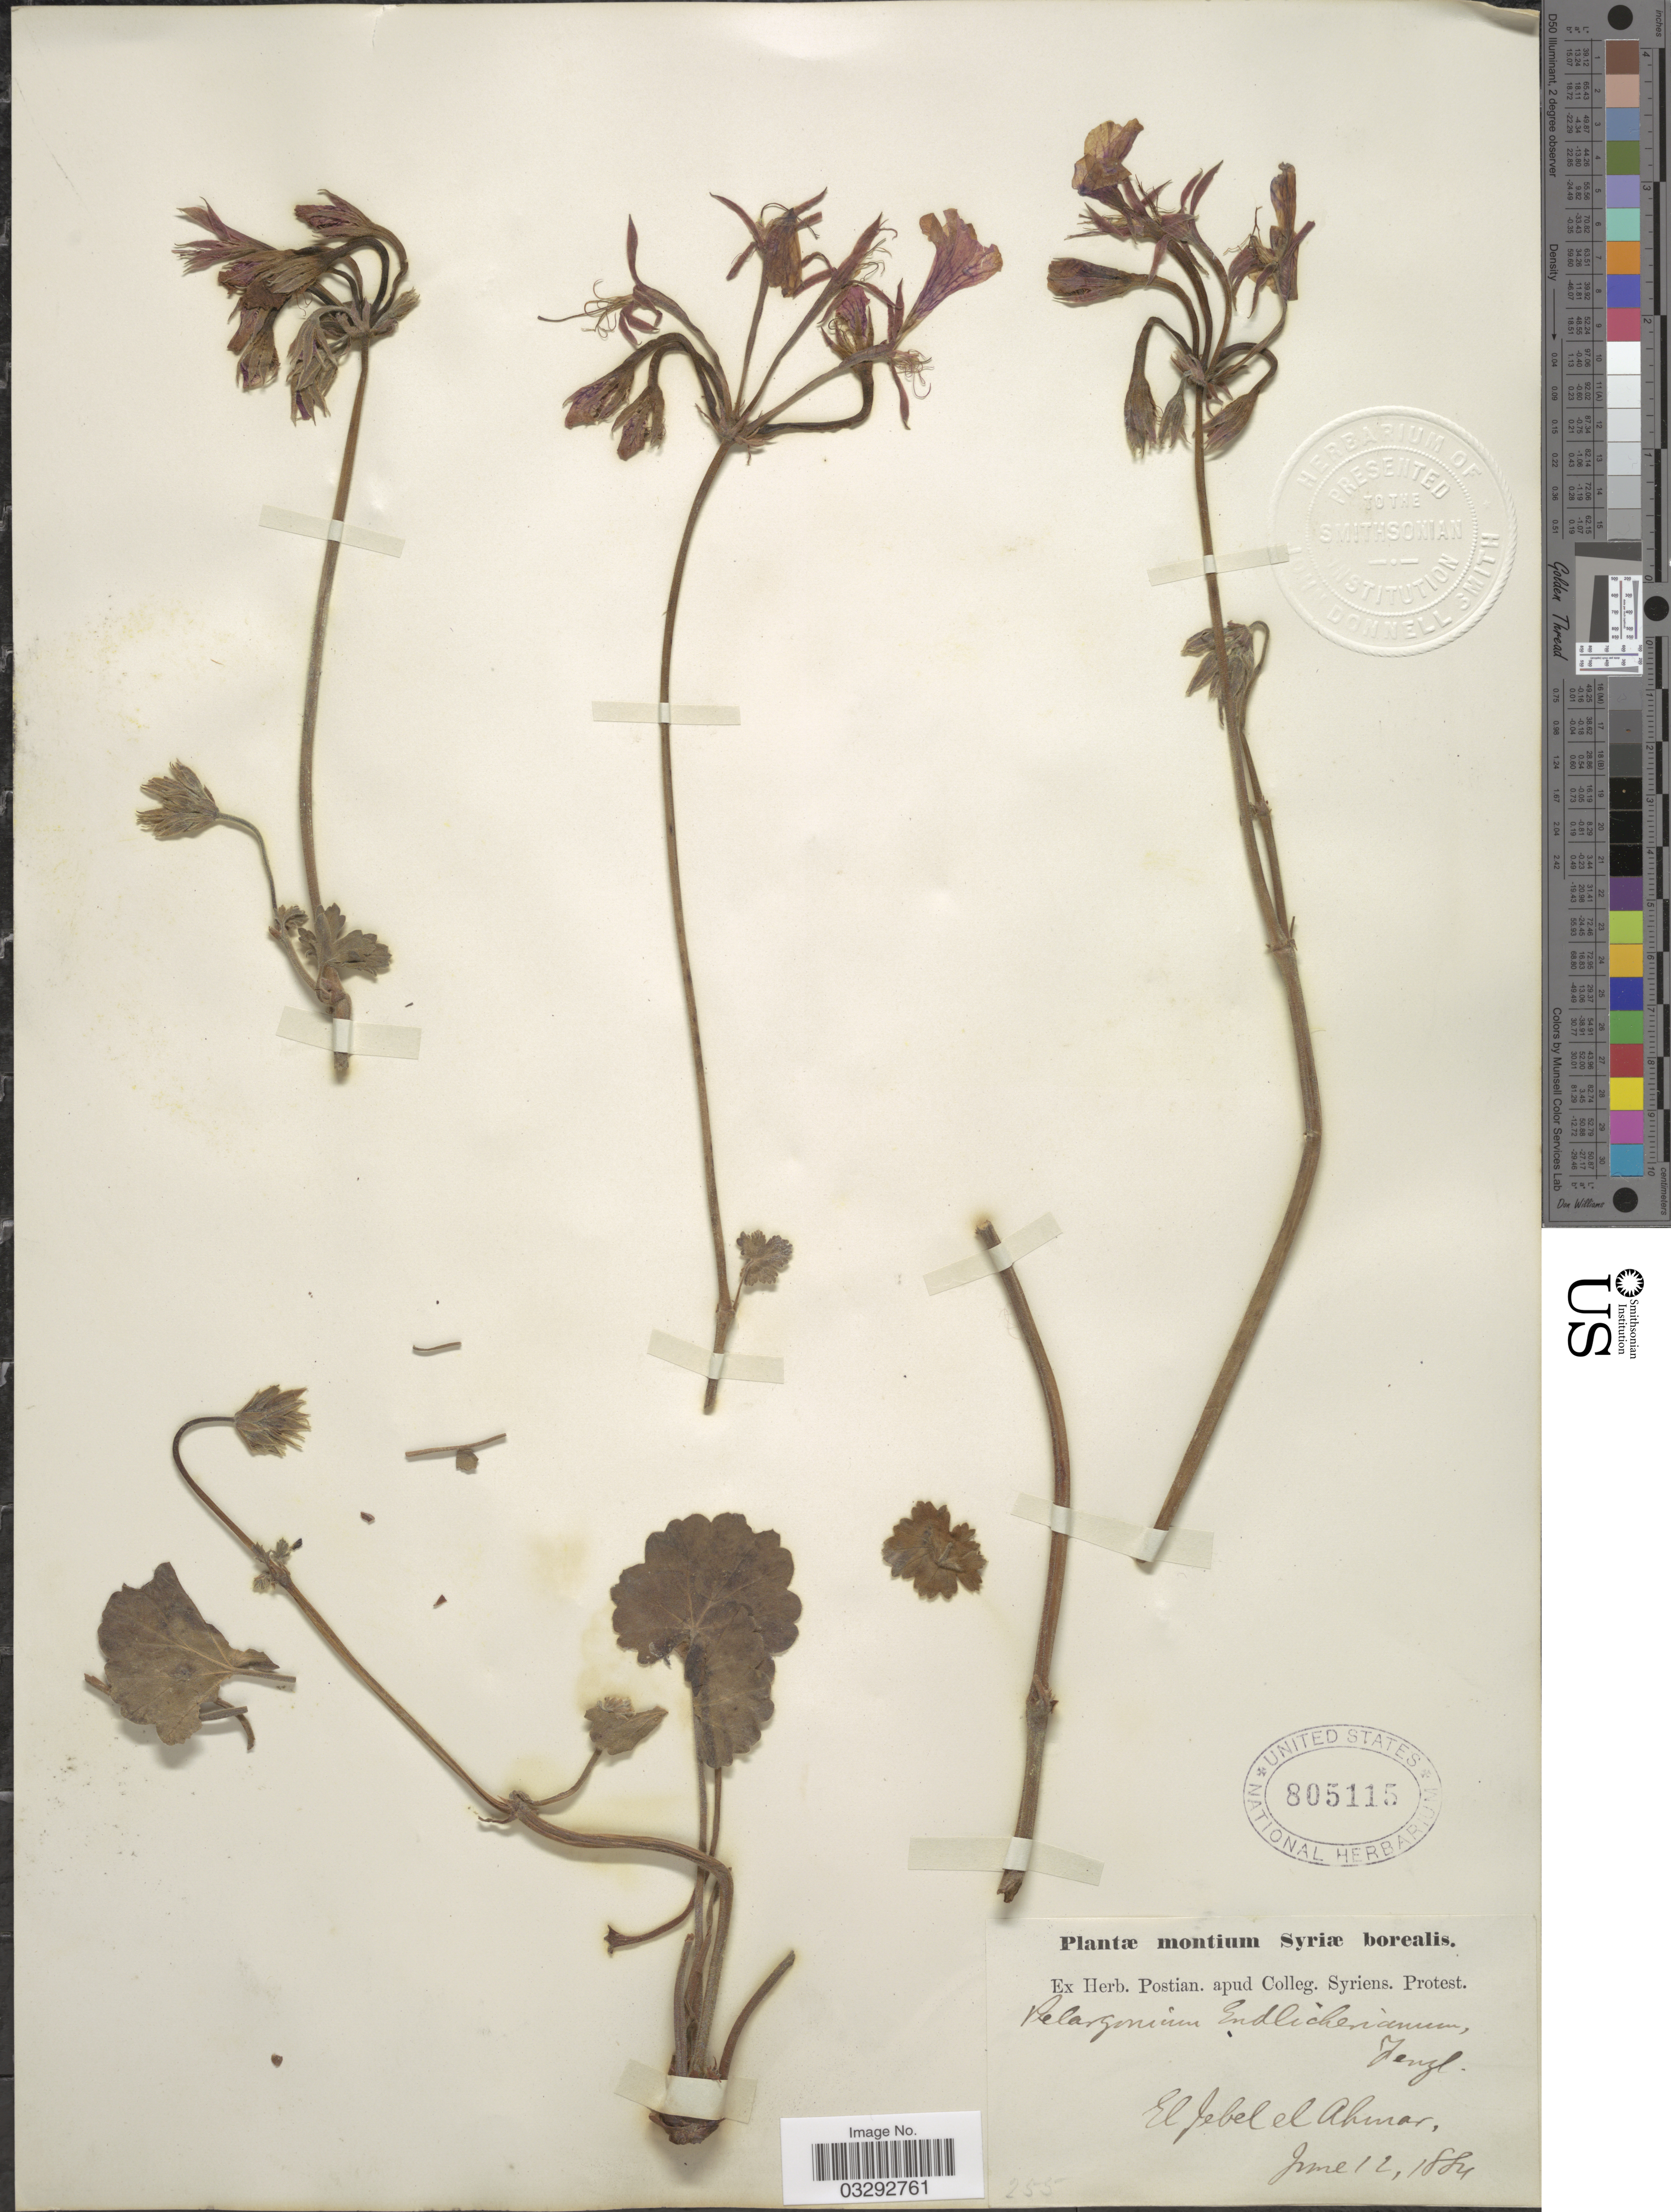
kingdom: Plantae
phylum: Tracheophyta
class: Magnoliopsida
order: Geraniales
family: Geraniaceae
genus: Pelargonium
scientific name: Pelargonium endlicherianum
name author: Fenzl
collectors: ex herb. Postian. apud Colleg. Syriens. Protest. USE "Fannie P. A. Shepard" (10308853) AS PRIMARY COLLECTOR INSTEAD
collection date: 1884-06-12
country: Egypt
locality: El Jebel el Ahmar.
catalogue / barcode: US 805115